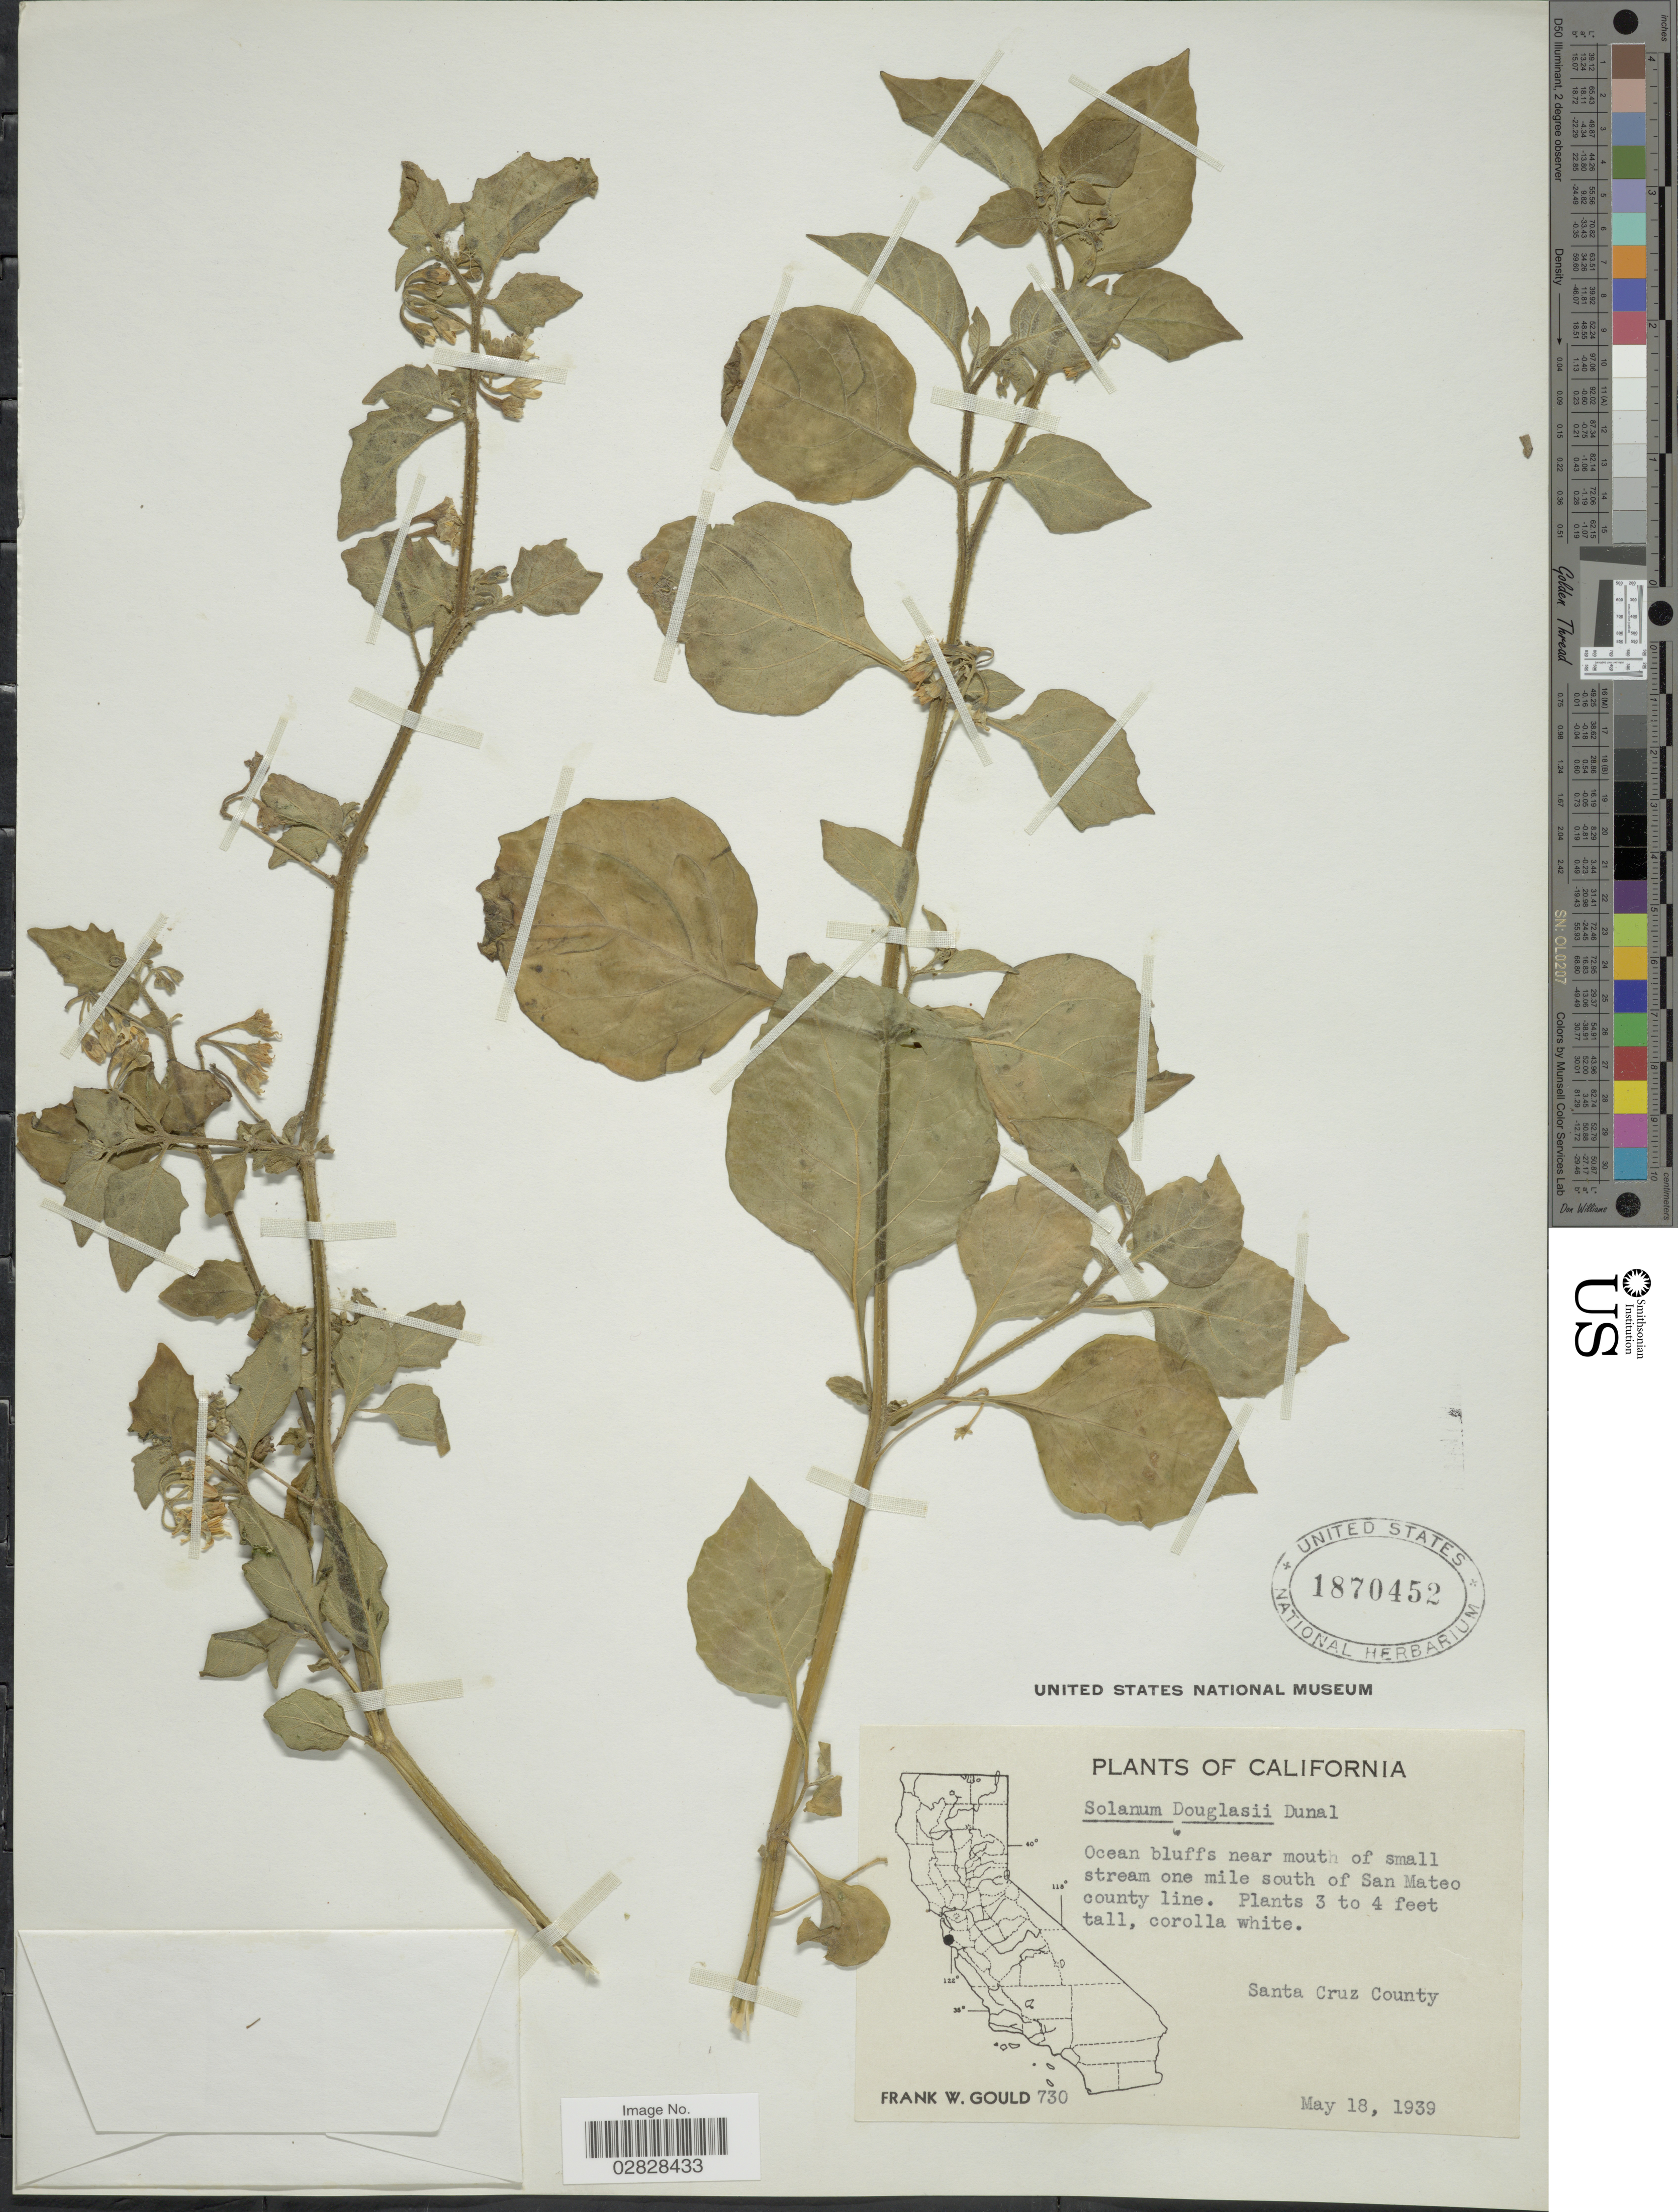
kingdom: Plantae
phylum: Tracheophyta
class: Magnoliopsida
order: Solanales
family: Solanaceae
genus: Solanum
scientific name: Solanum douglasii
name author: Dunal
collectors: F. W. Gould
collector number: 730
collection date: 1939-05-18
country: United States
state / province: California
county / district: Santa Cruz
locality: Ocean bluffs near mouth of small stream one mile south of San Mateo county line.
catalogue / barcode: US 1870452